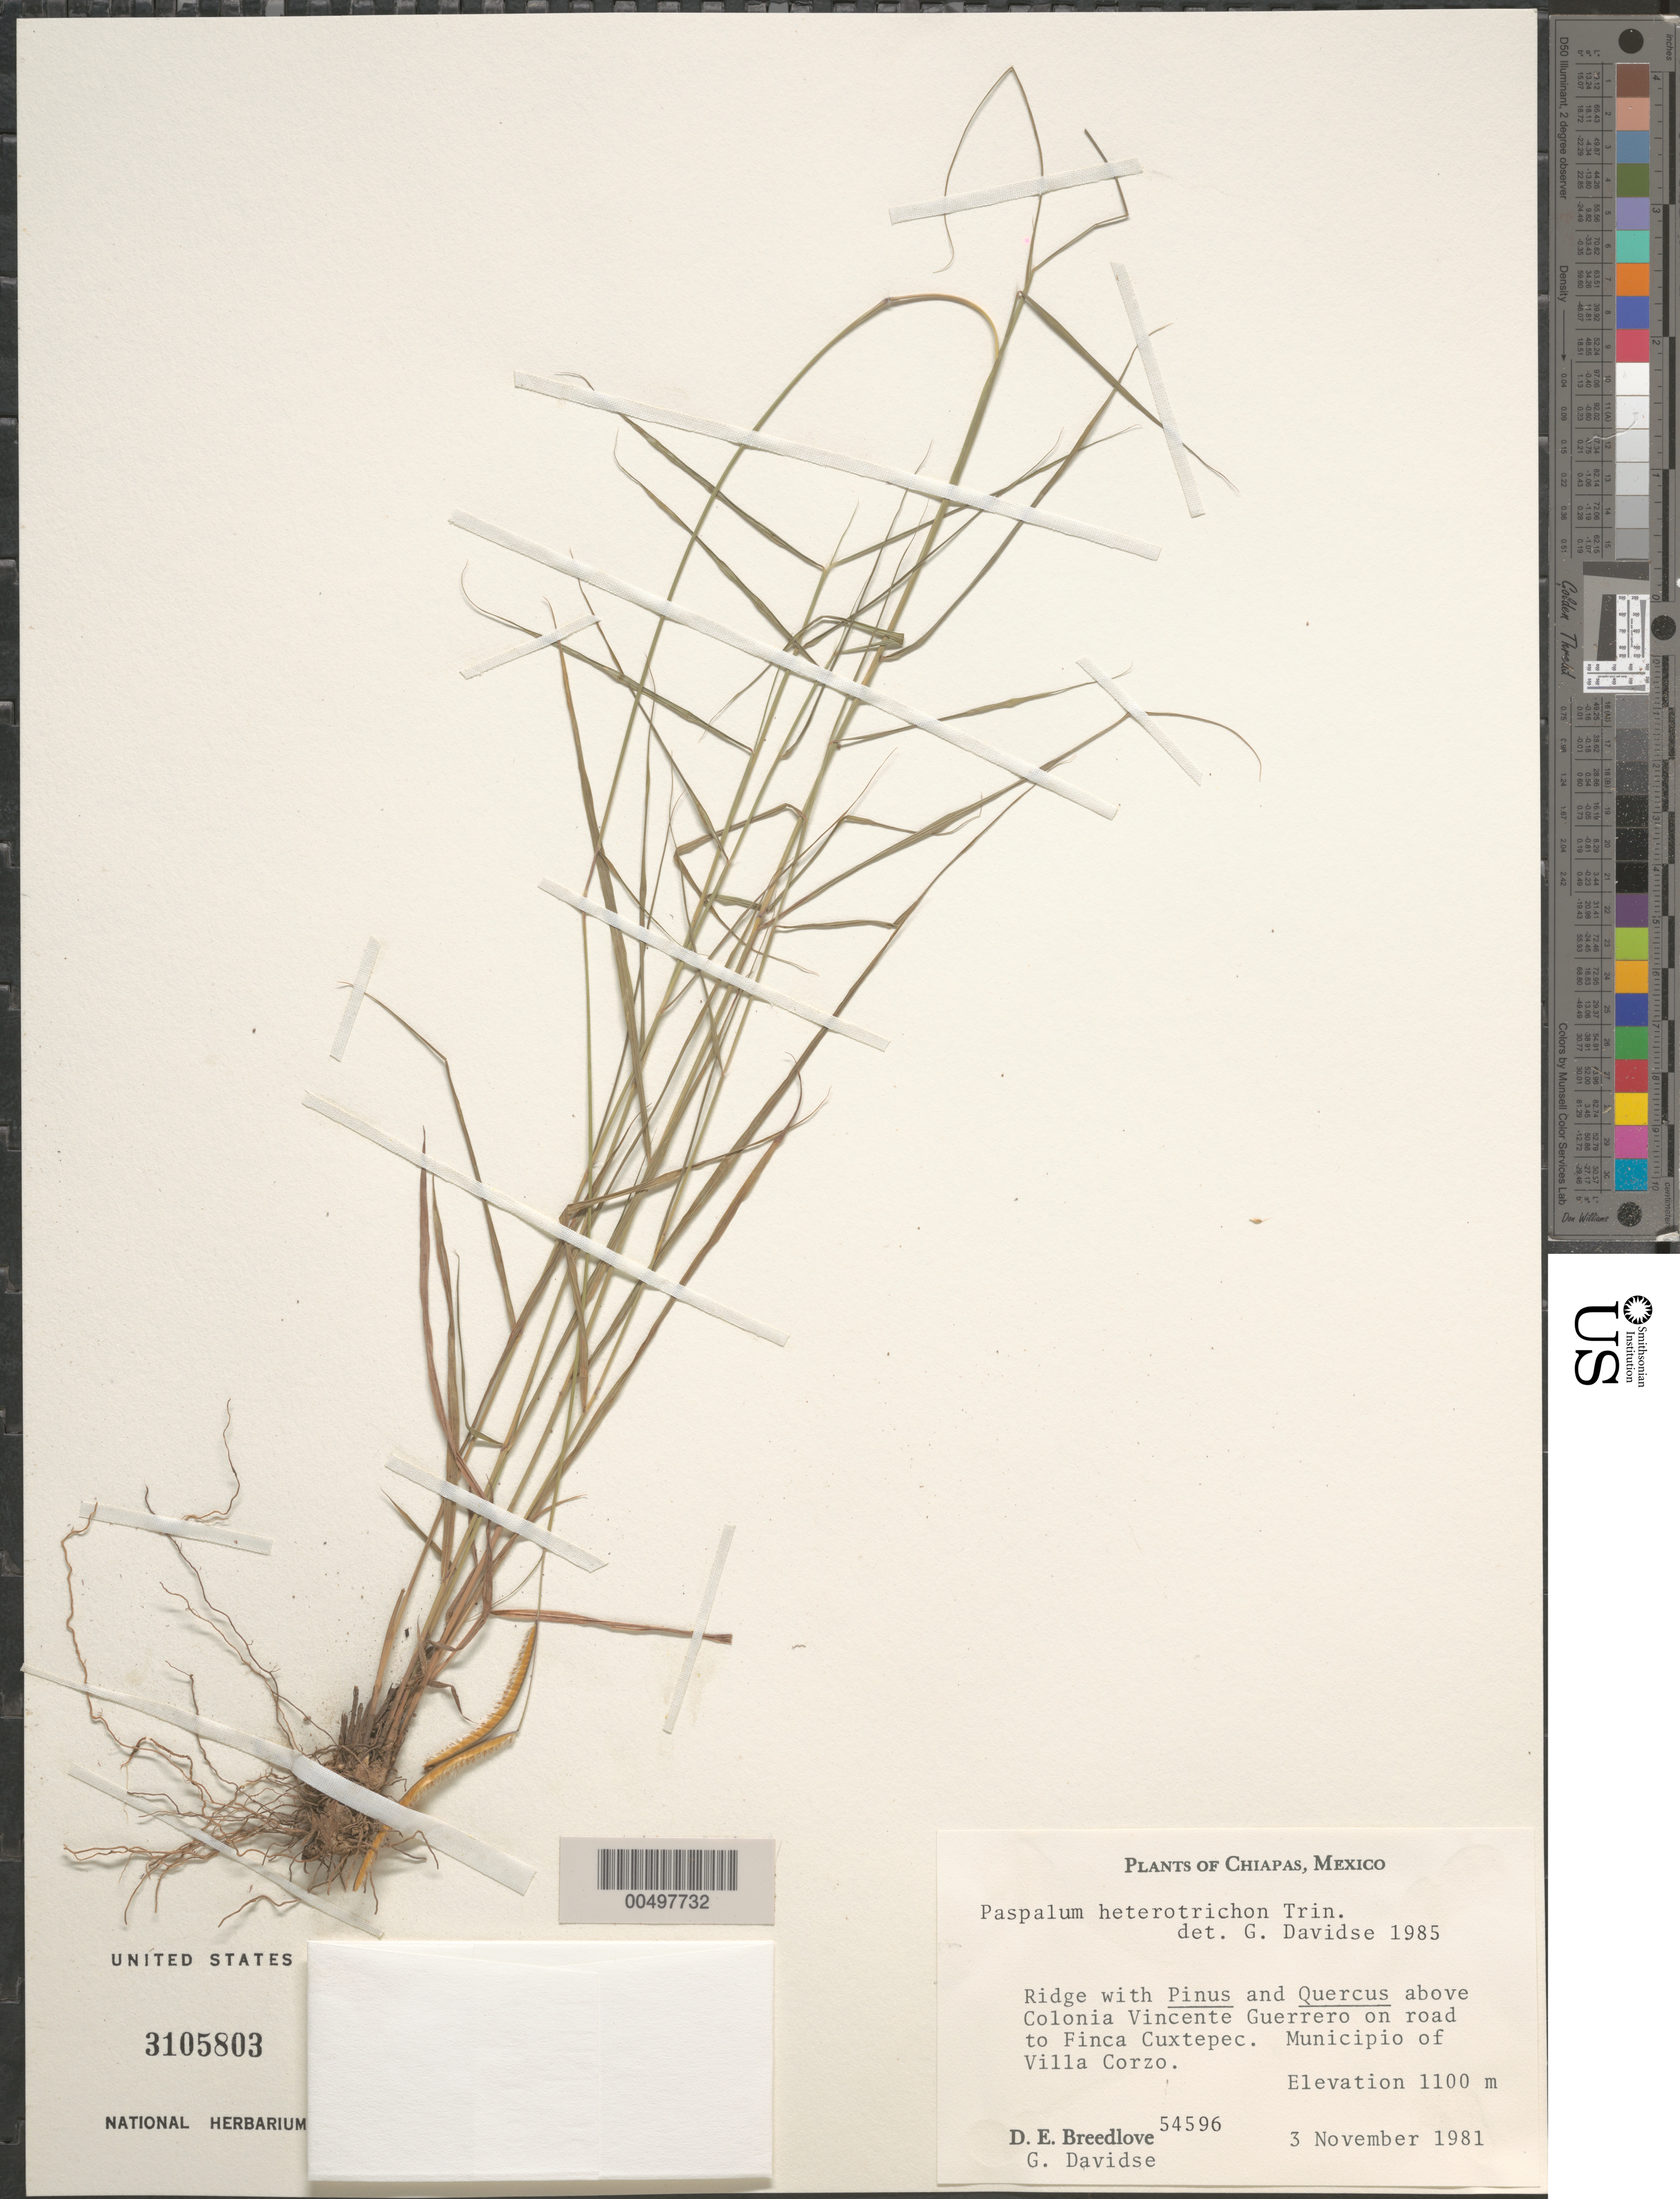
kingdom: Plantae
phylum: Tracheophyta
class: Liliopsida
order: Poales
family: Poaceae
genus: Paspalum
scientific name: Paspalum heterotrichon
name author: Trin.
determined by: Davidse, Gerrit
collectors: D. E. Breedlove & G. Davidse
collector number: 54596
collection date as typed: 3 Nov 1981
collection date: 1981-11-03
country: Mexico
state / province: Chiapas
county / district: Villa Corzo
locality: Above Colonia Vincente Guerrero on rd to Finca Cuxtepec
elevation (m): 1100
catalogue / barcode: US 3105803